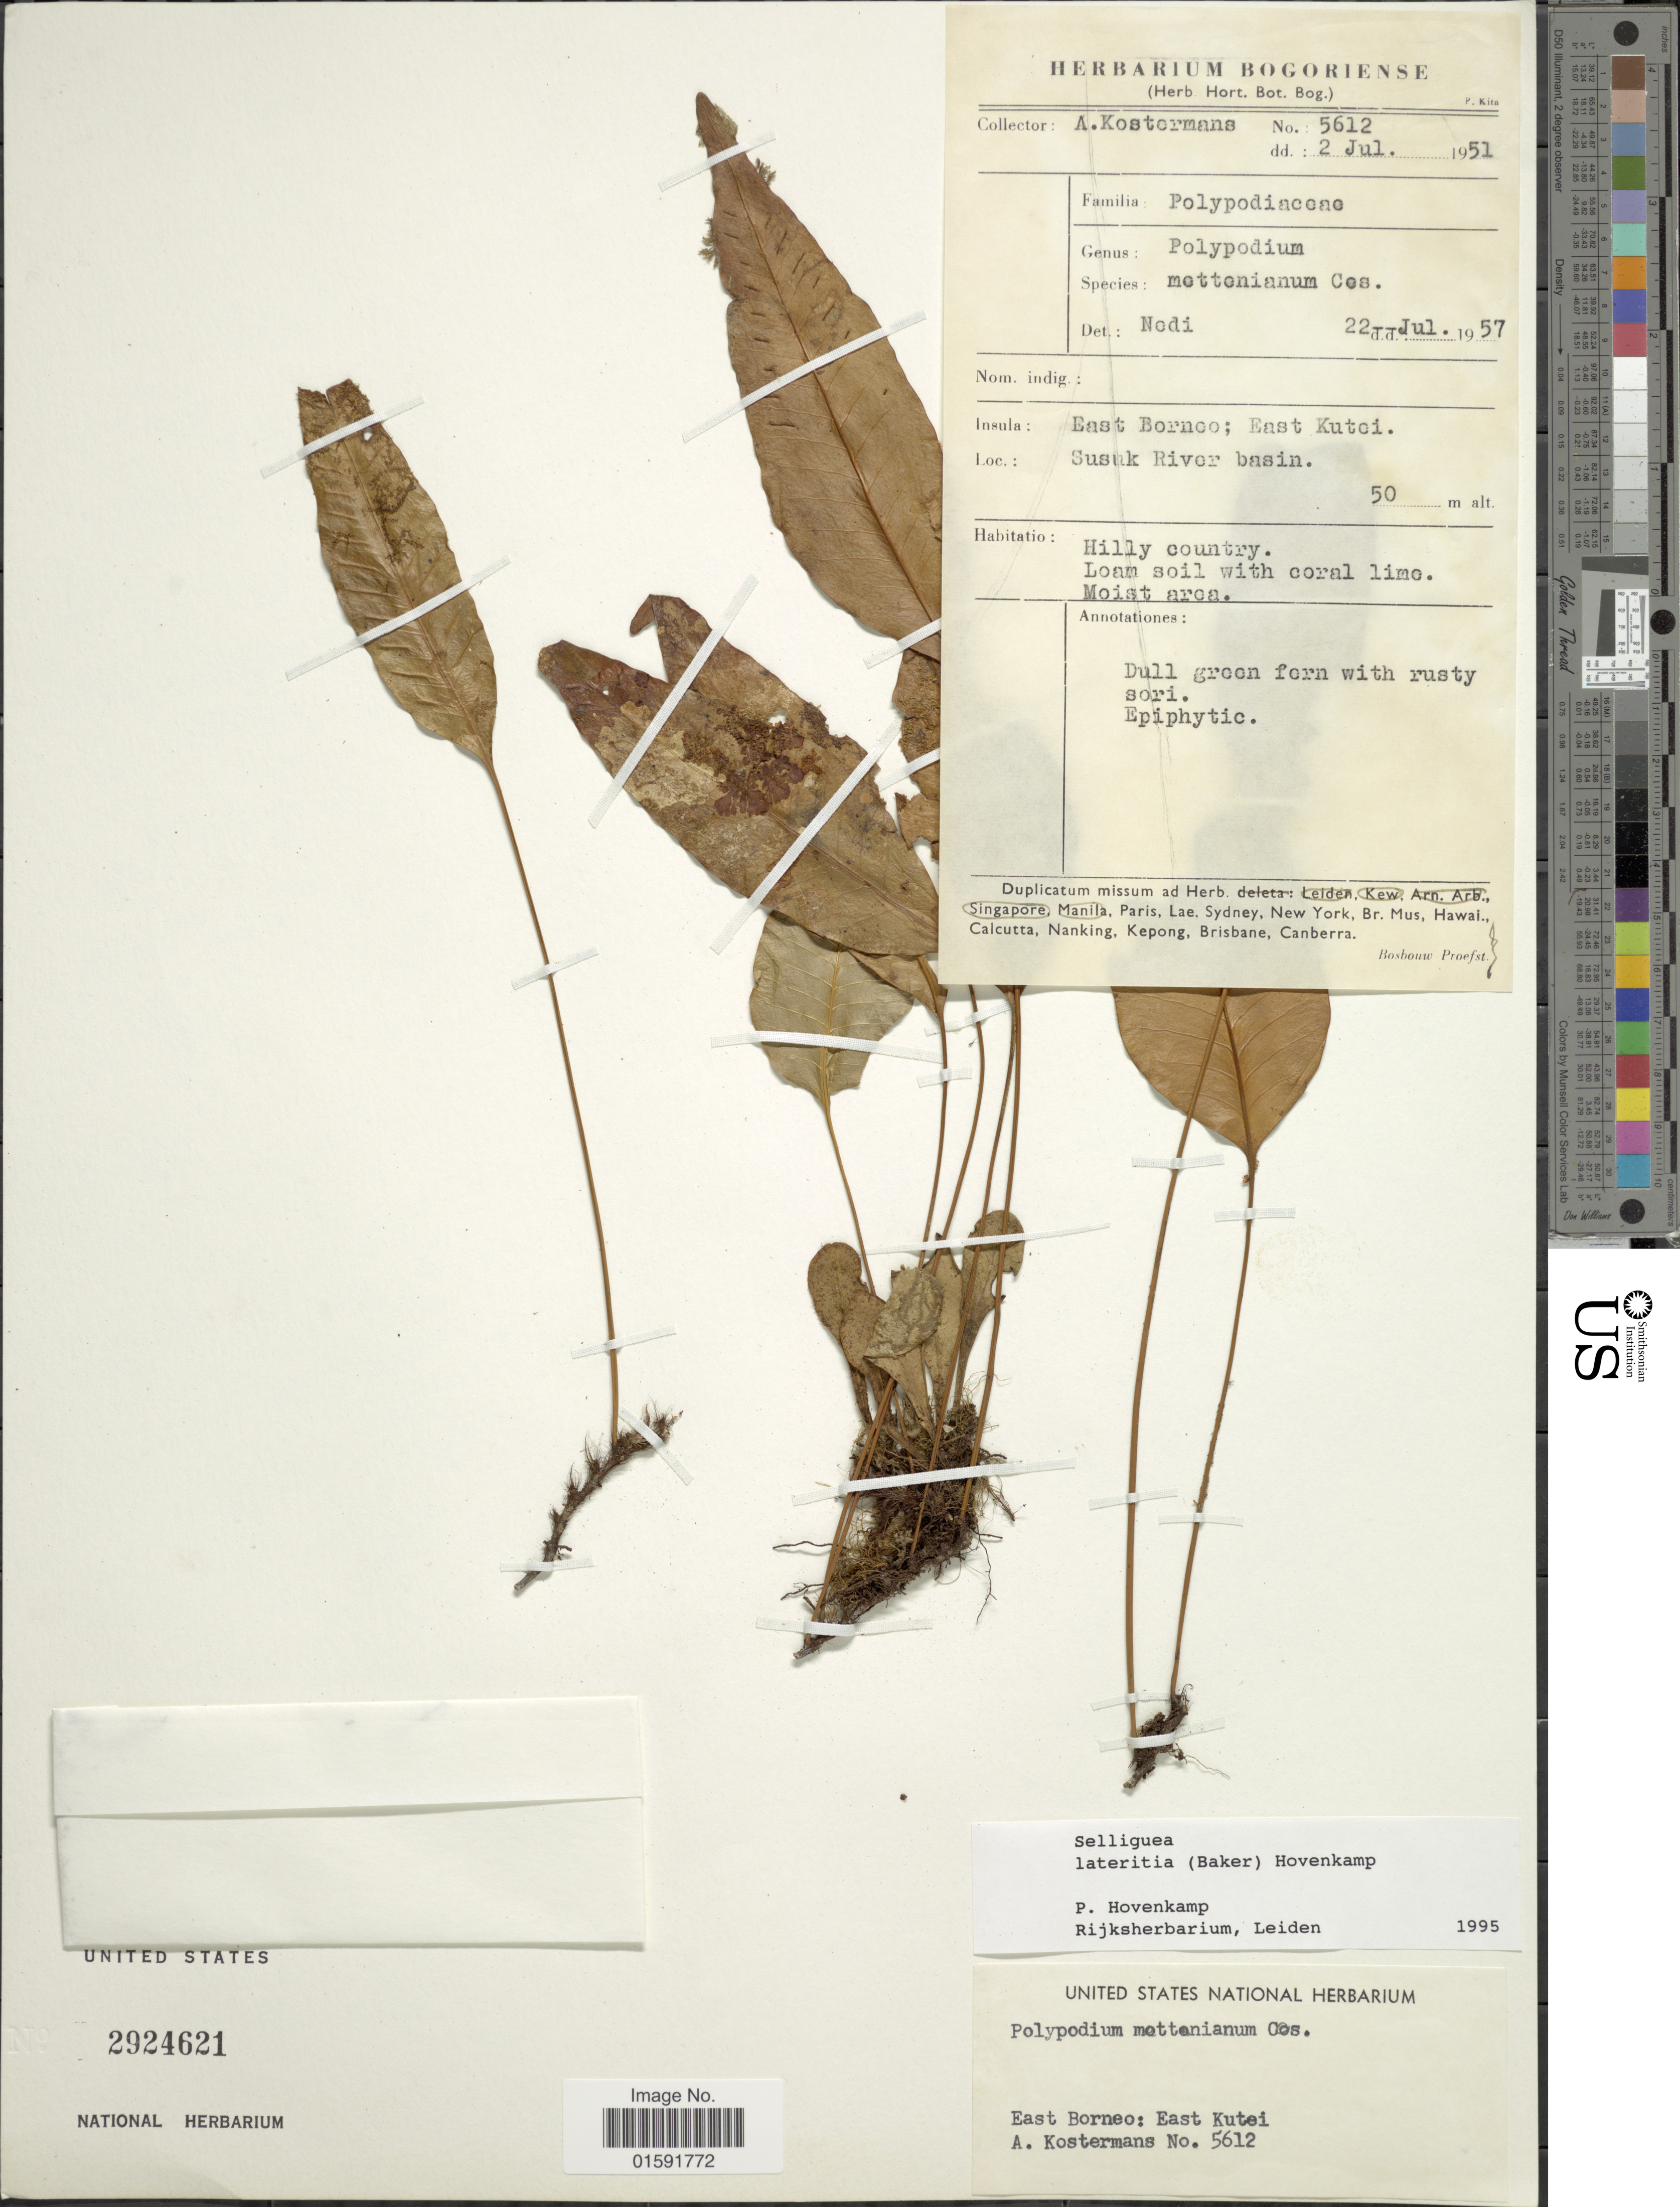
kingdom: Plantae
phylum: Tracheophyta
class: Polypodiopsida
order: Polypodiales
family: Polypodiaceae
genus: Selliguea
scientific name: Selliguea lateritia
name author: (Baker) Hovenkamp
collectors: A. J. G. Kostermans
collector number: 5612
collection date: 1951-07-01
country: Malaysia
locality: East Borneo; East Kutei, Susuk River basin, Hilly Country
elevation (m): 50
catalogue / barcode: US 2924621